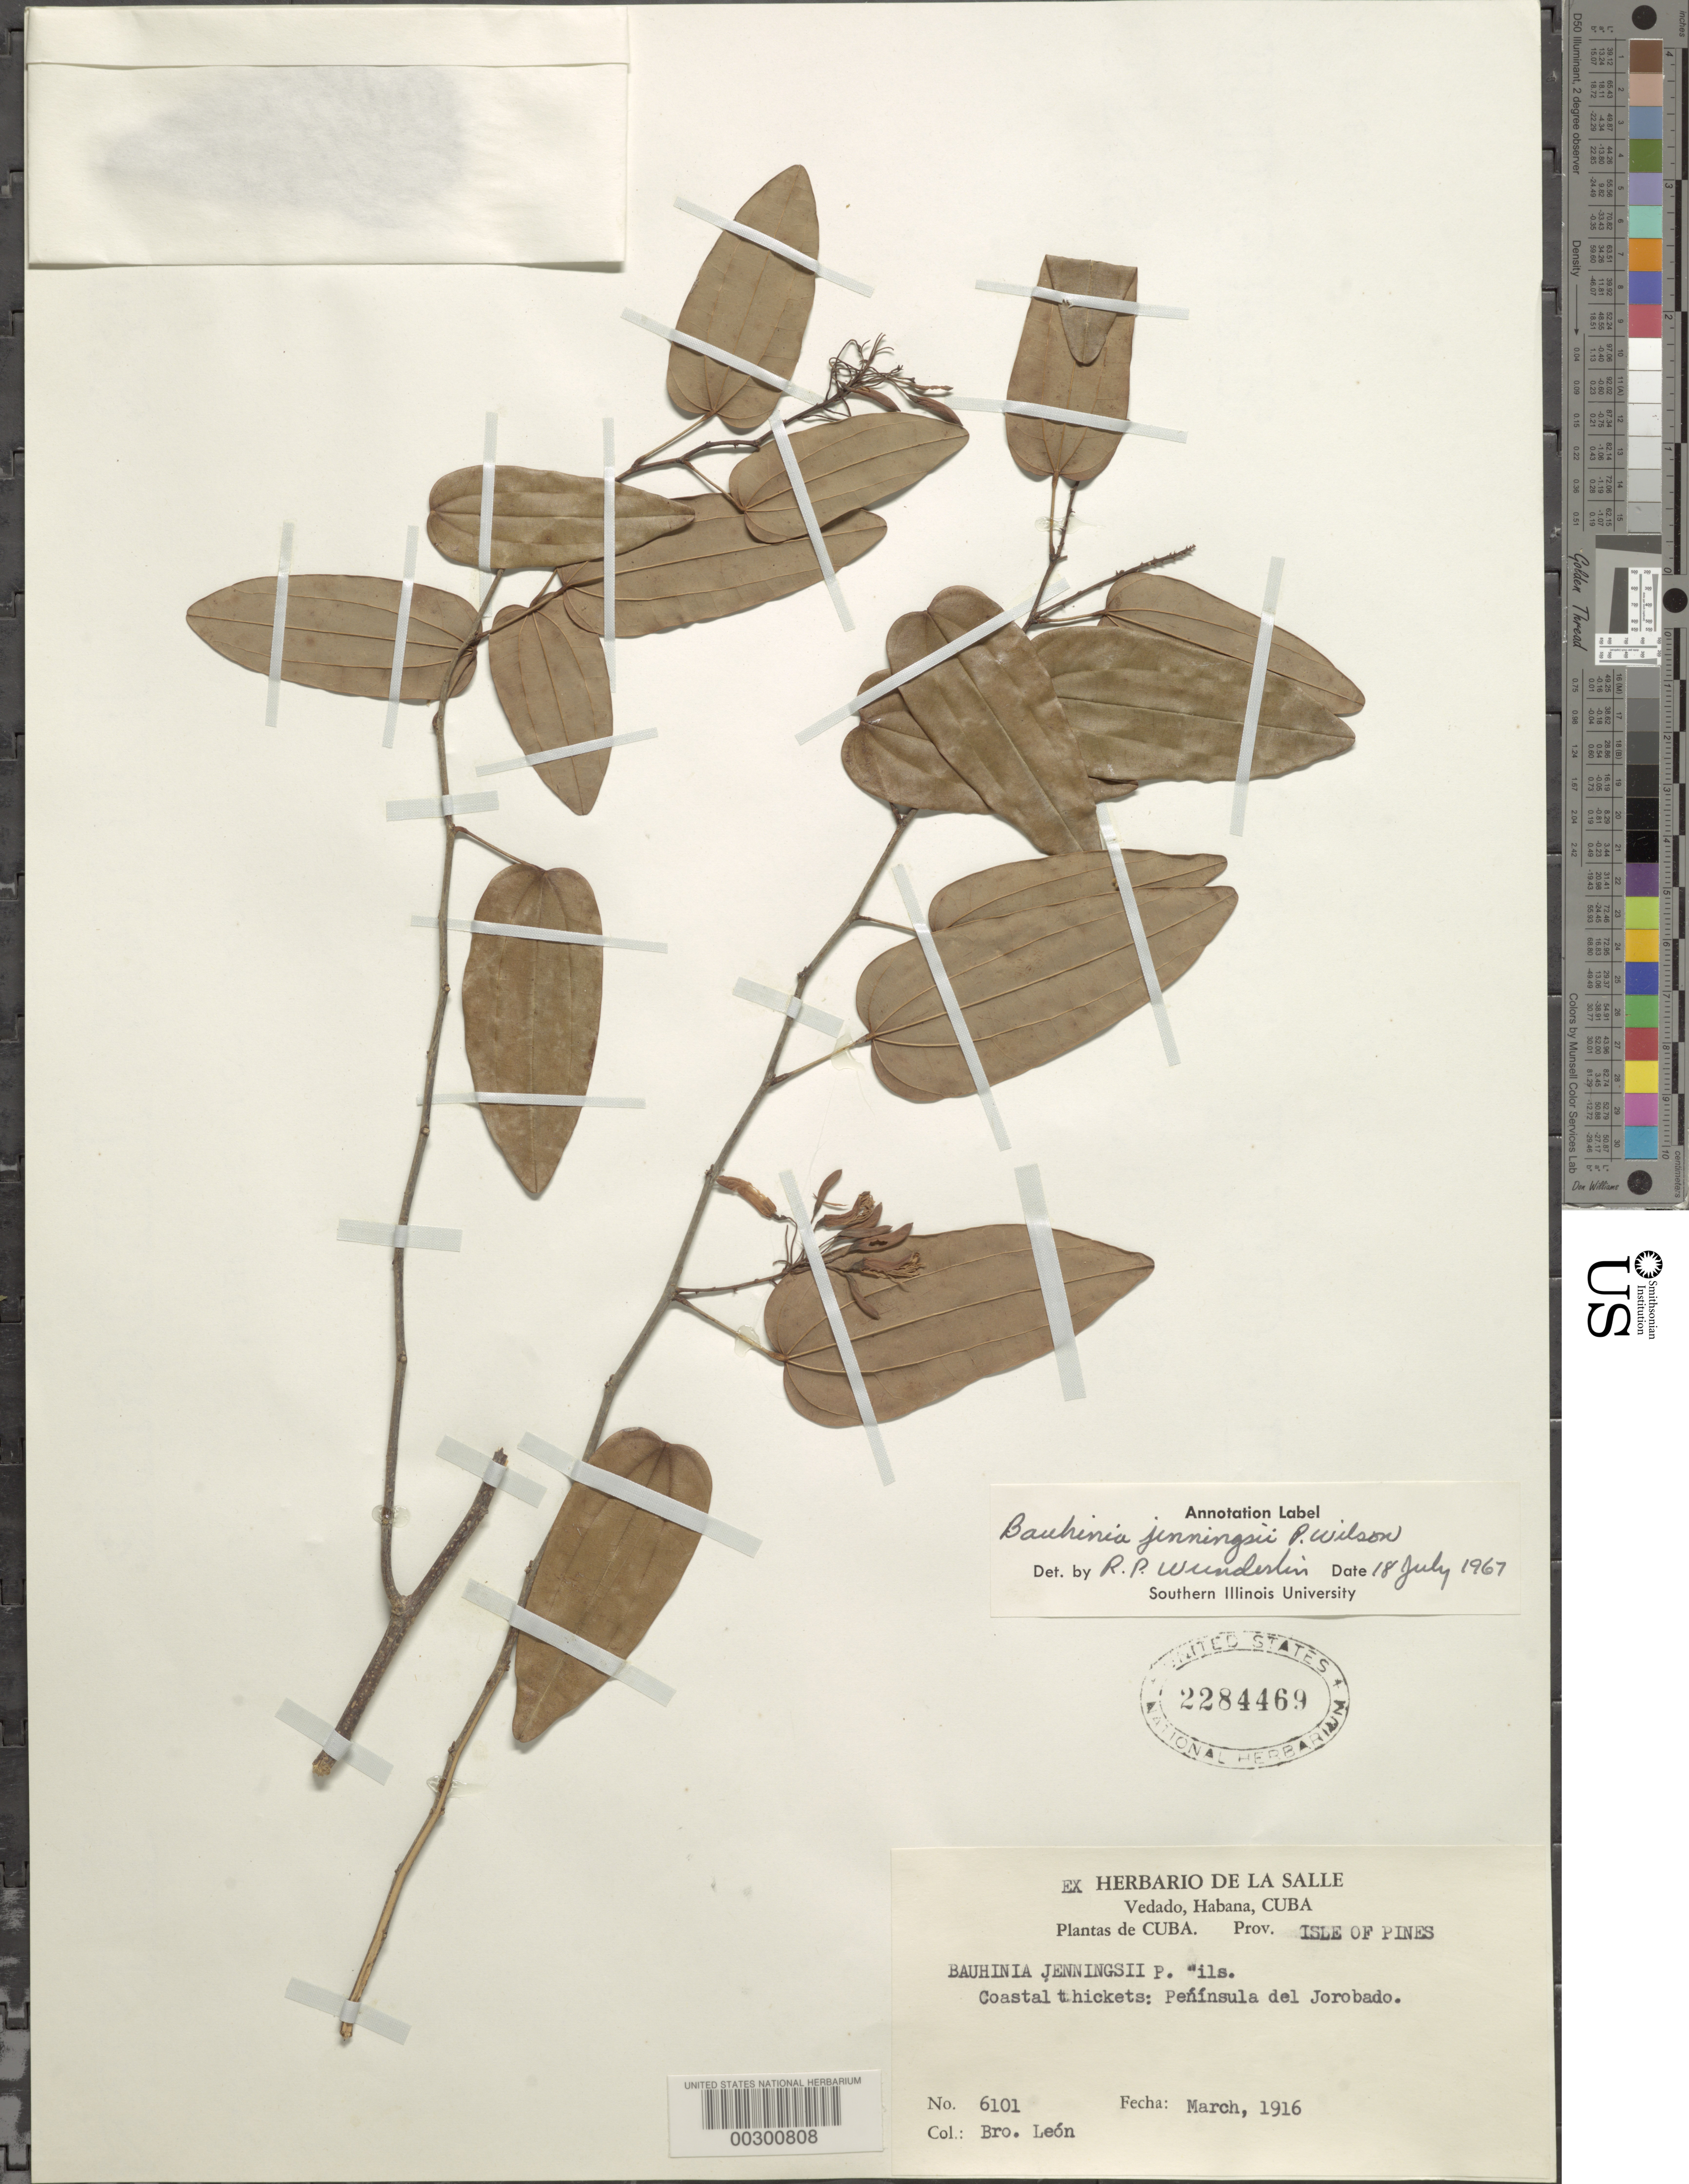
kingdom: Plantae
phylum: Tracheophyta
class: Magnoliopsida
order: Fabales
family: Fabaceae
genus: Bauhinia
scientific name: Bauhinia jenningsii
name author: Paul G. Wilson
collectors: Bro. León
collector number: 6101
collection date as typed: Mar 1916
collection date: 1916-03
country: Cuba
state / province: Isla de La Juventud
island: Isla de La Juventud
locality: Peninsula del jorobado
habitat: Coastal thickets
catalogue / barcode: US 2284469